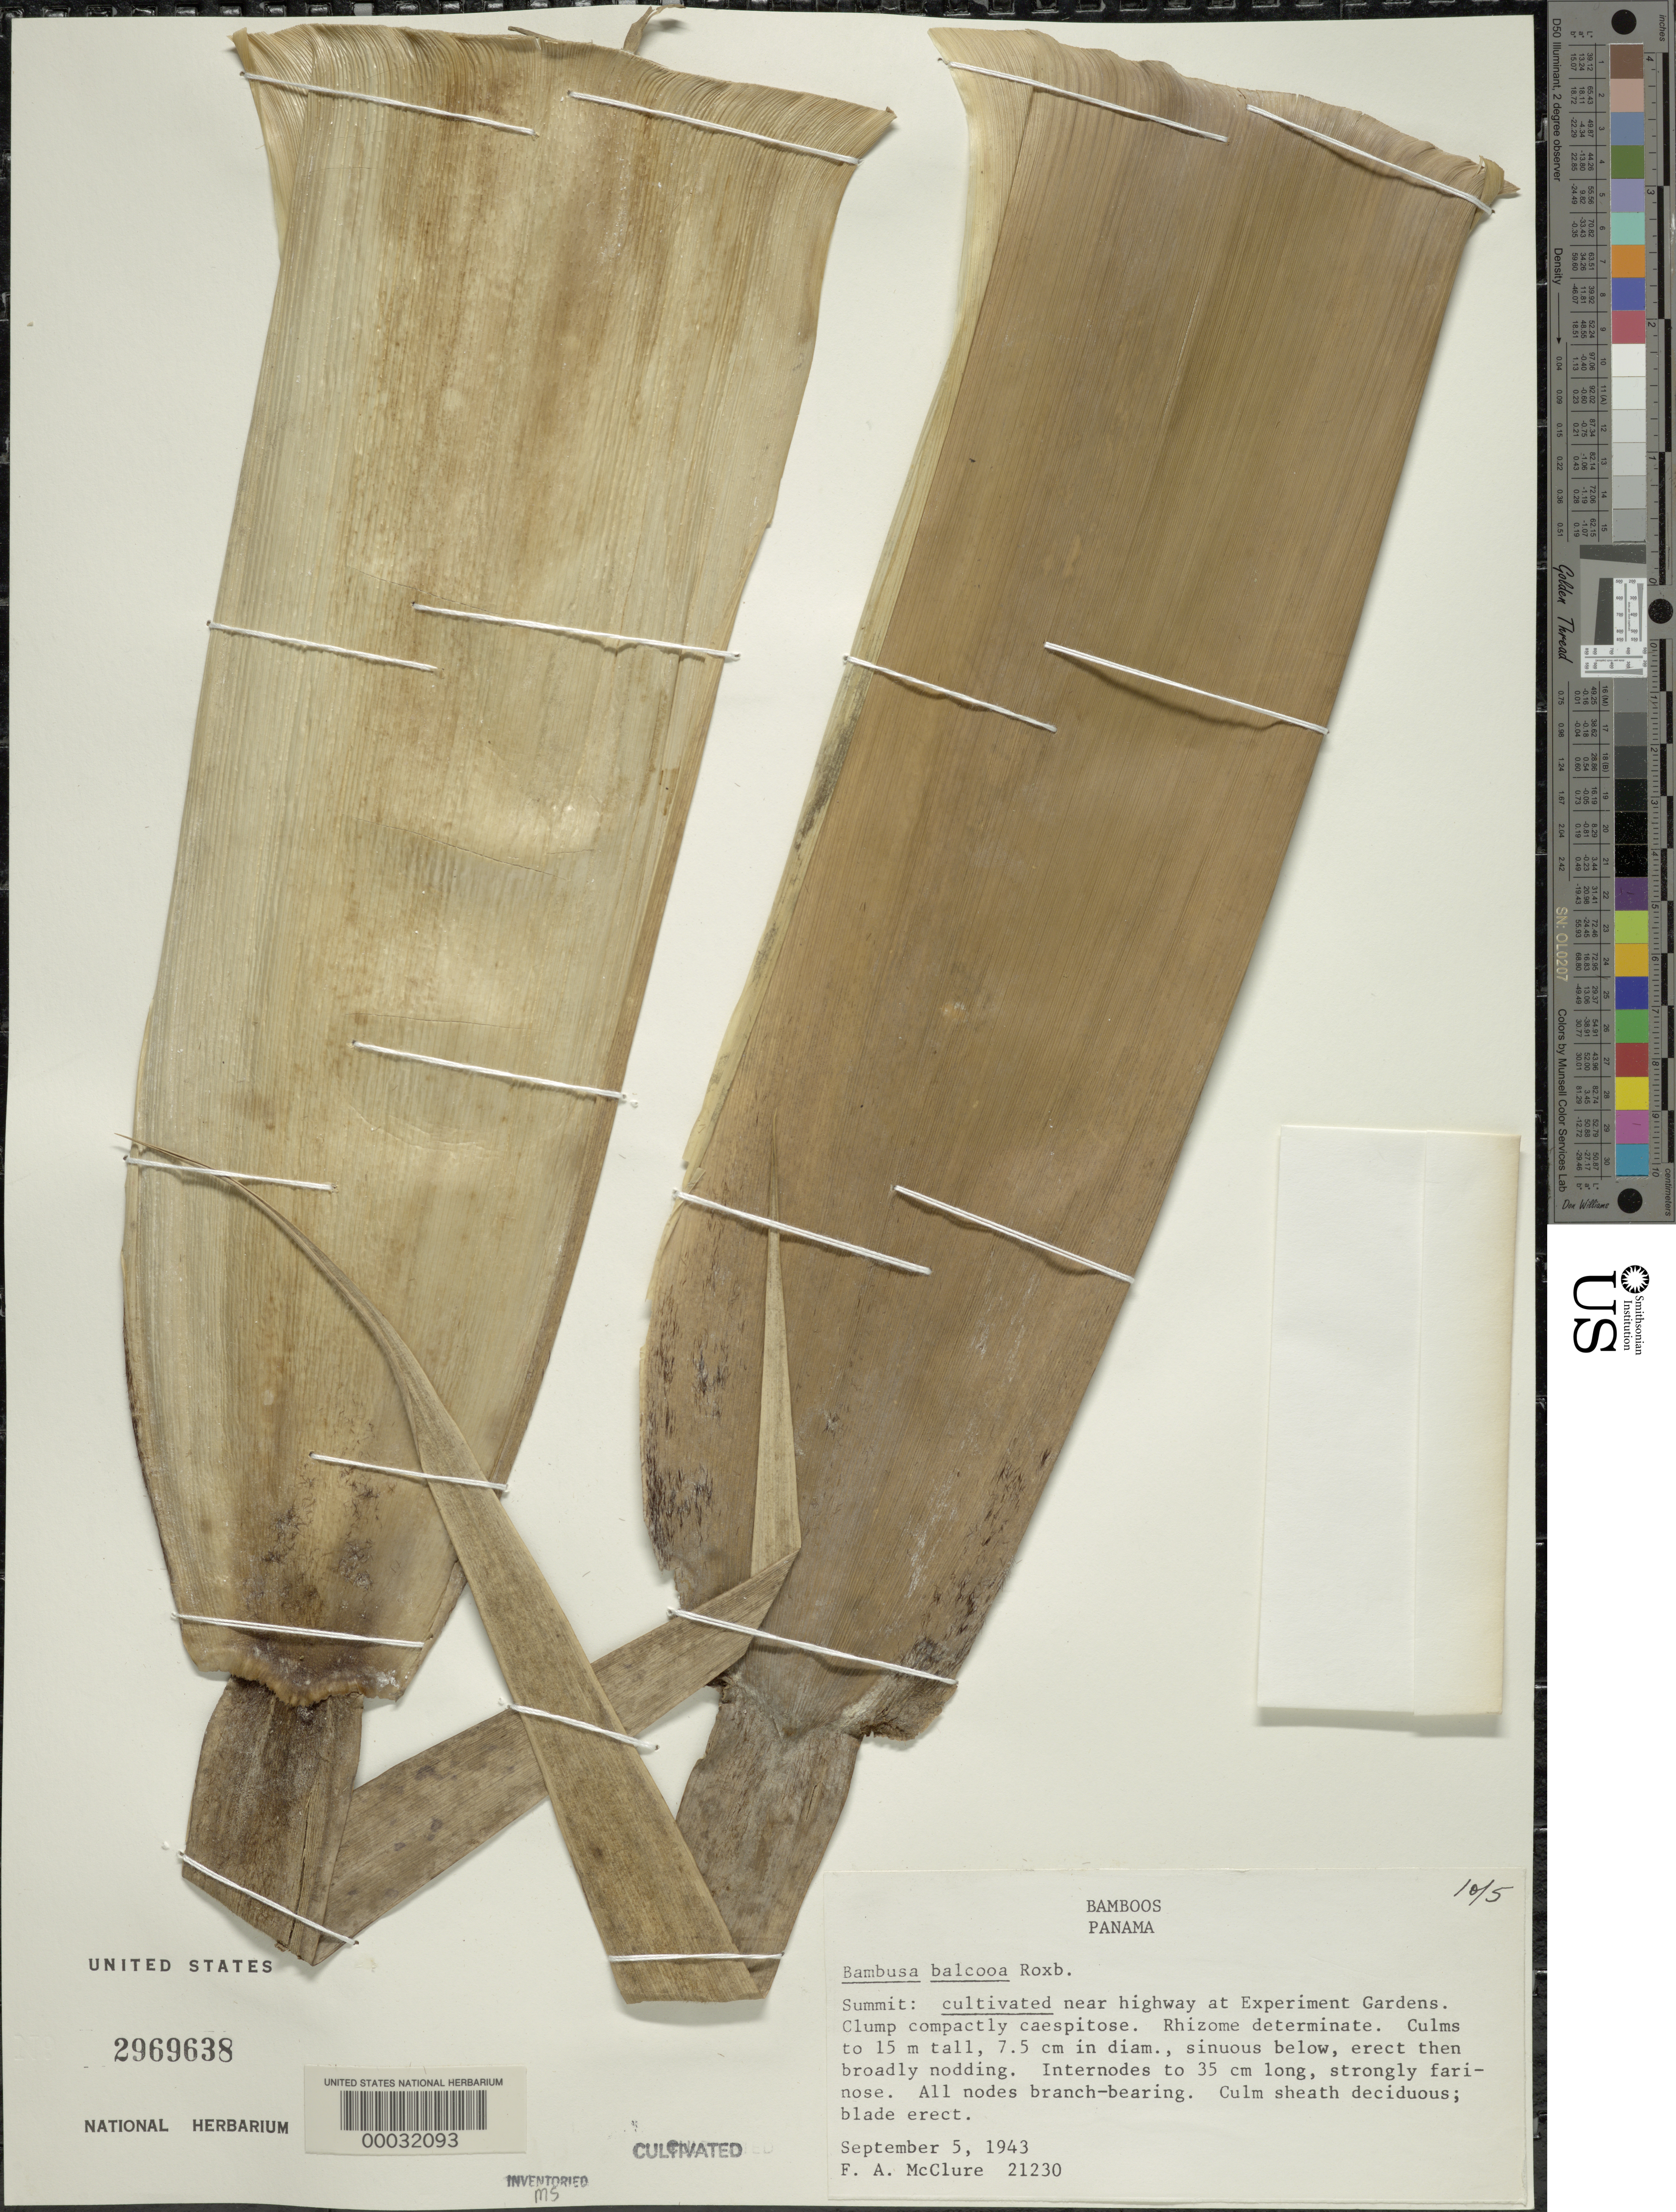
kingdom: Plantae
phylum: Tracheophyta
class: Liliopsida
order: Poales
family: Poaceae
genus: Bambusa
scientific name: Bambusa balcooa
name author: Roxb.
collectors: F. A. McClure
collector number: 21230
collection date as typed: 05 Sep 1943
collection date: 1943-09-05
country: Panama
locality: Esperimental Gardens - summit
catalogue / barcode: US 2969638